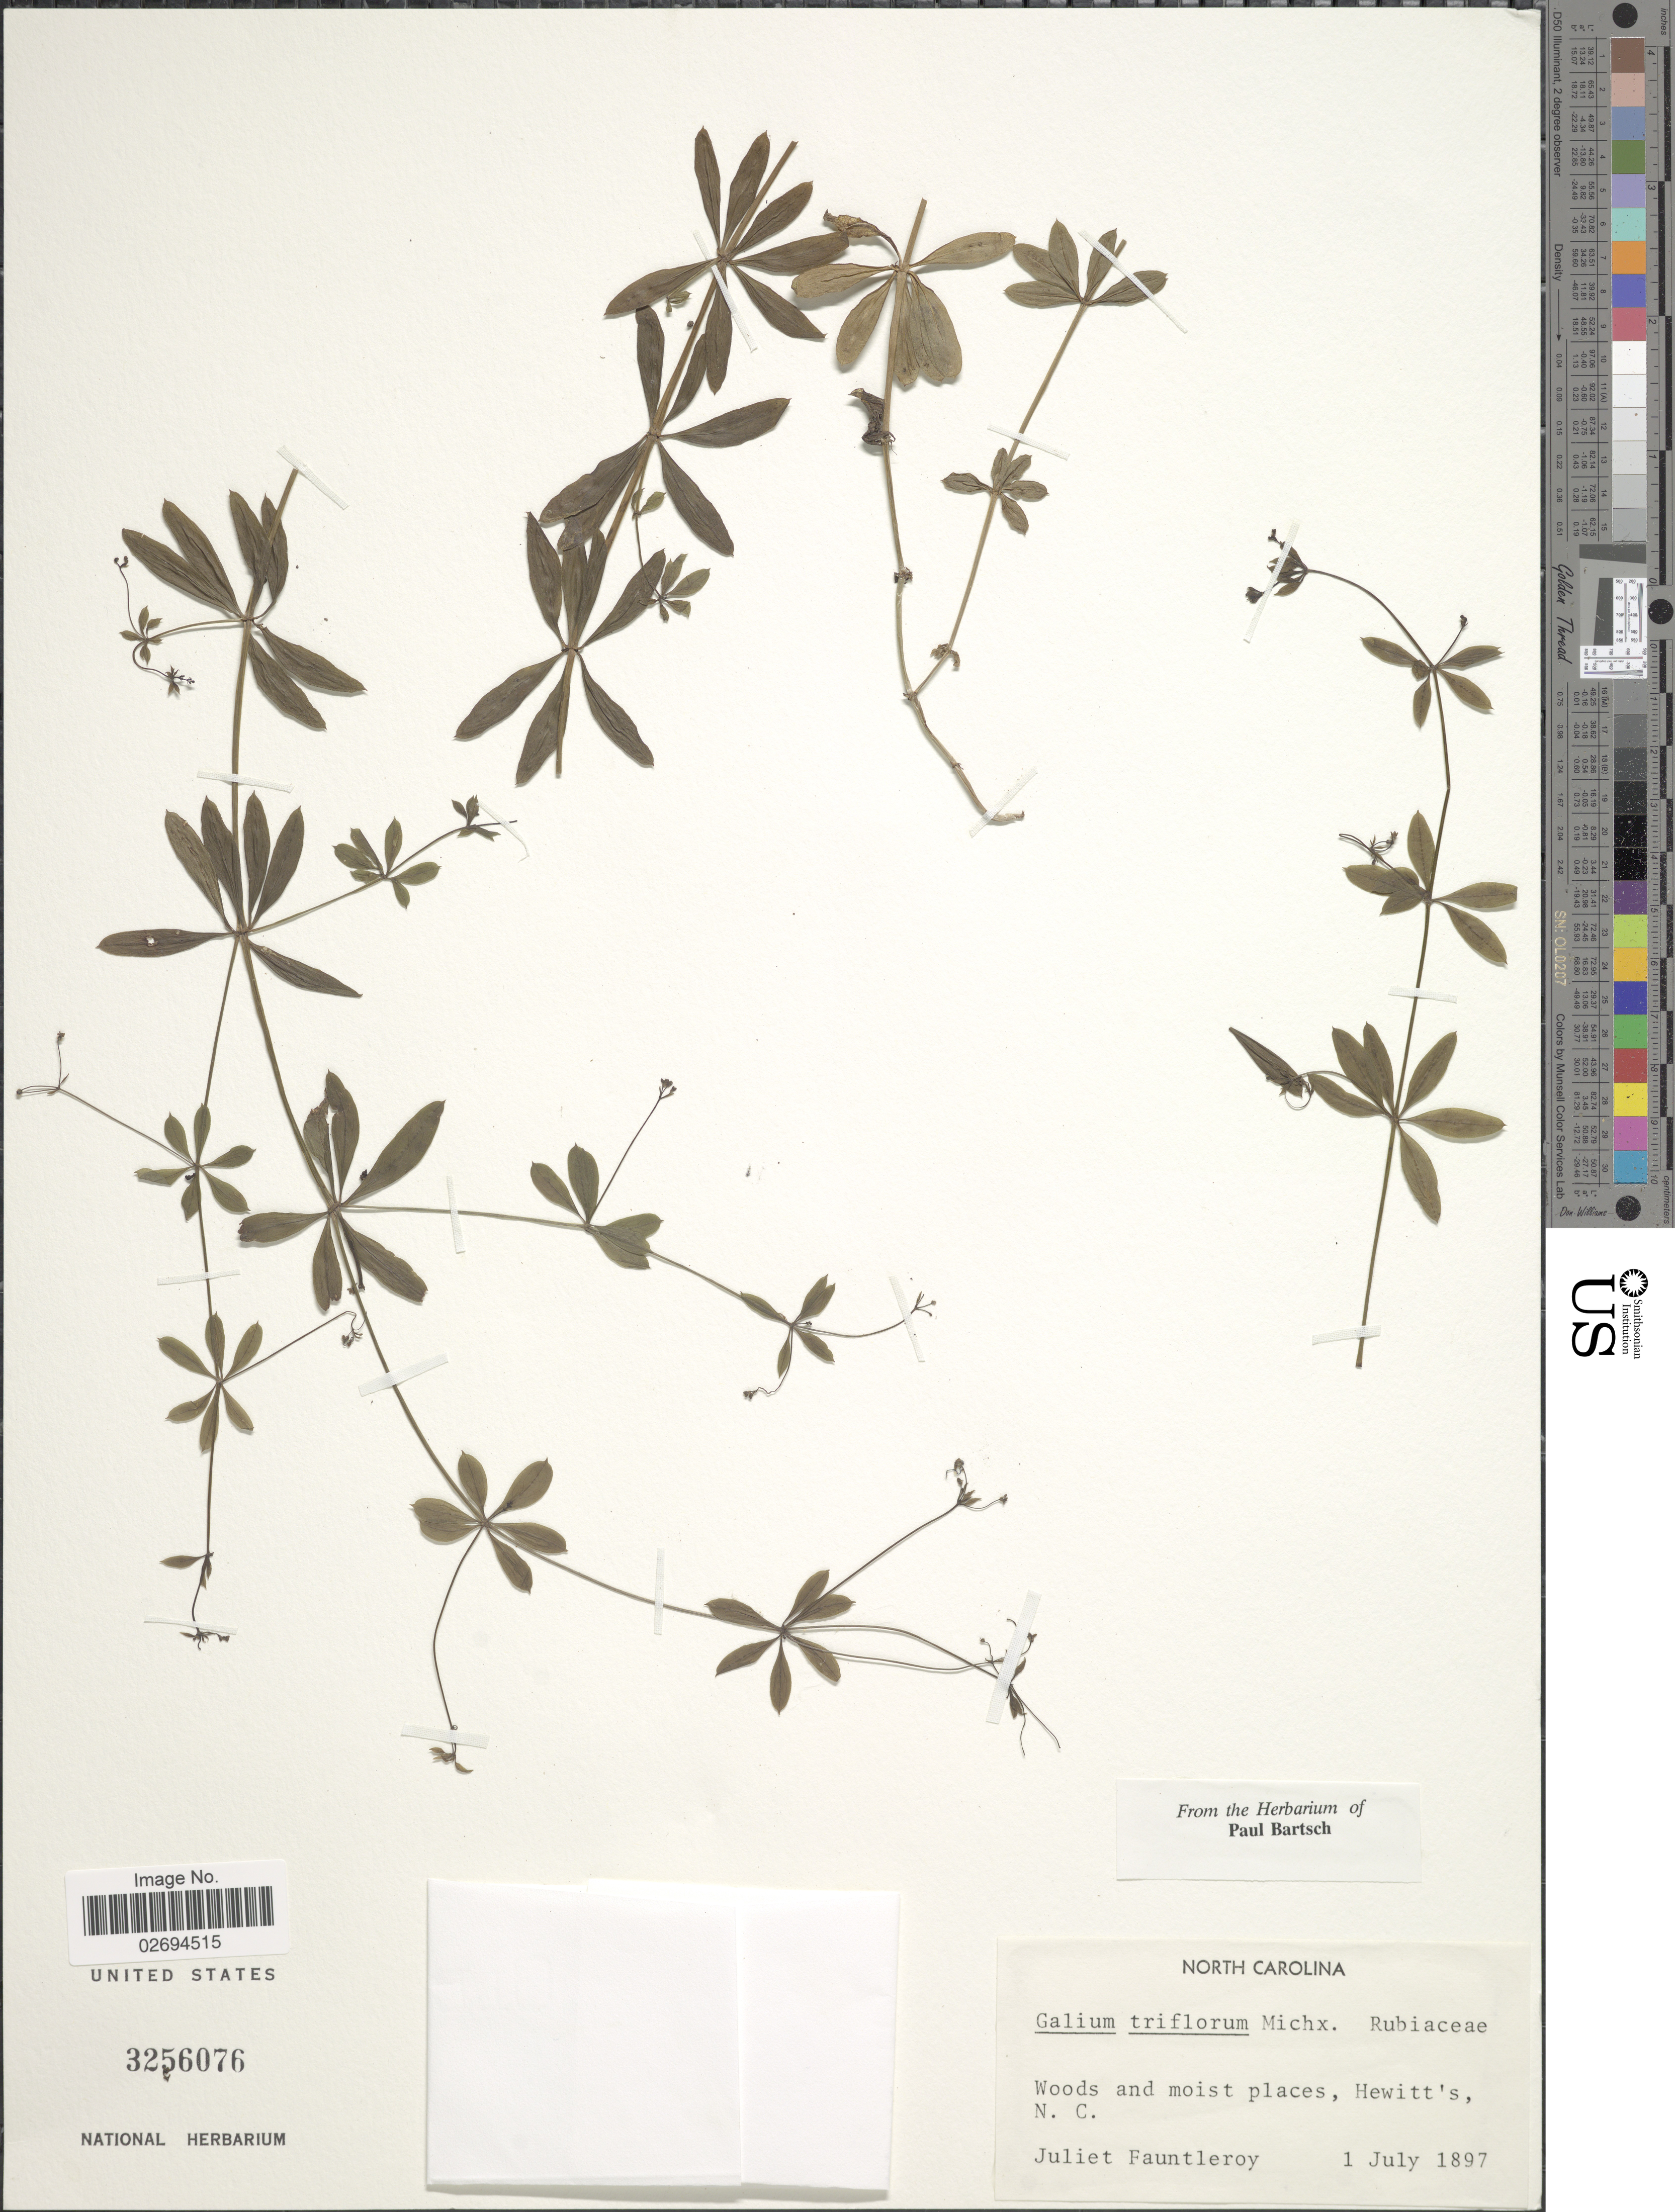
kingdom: Plantae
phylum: Tracheophyta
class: Magnoliopsida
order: Gentianales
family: Rubiaceae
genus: Galium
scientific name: Galium triflorum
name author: Michx.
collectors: J. Fauntleroy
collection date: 1897-07-01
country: United States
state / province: North Carolina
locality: Hewitt's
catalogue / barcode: US 3256076